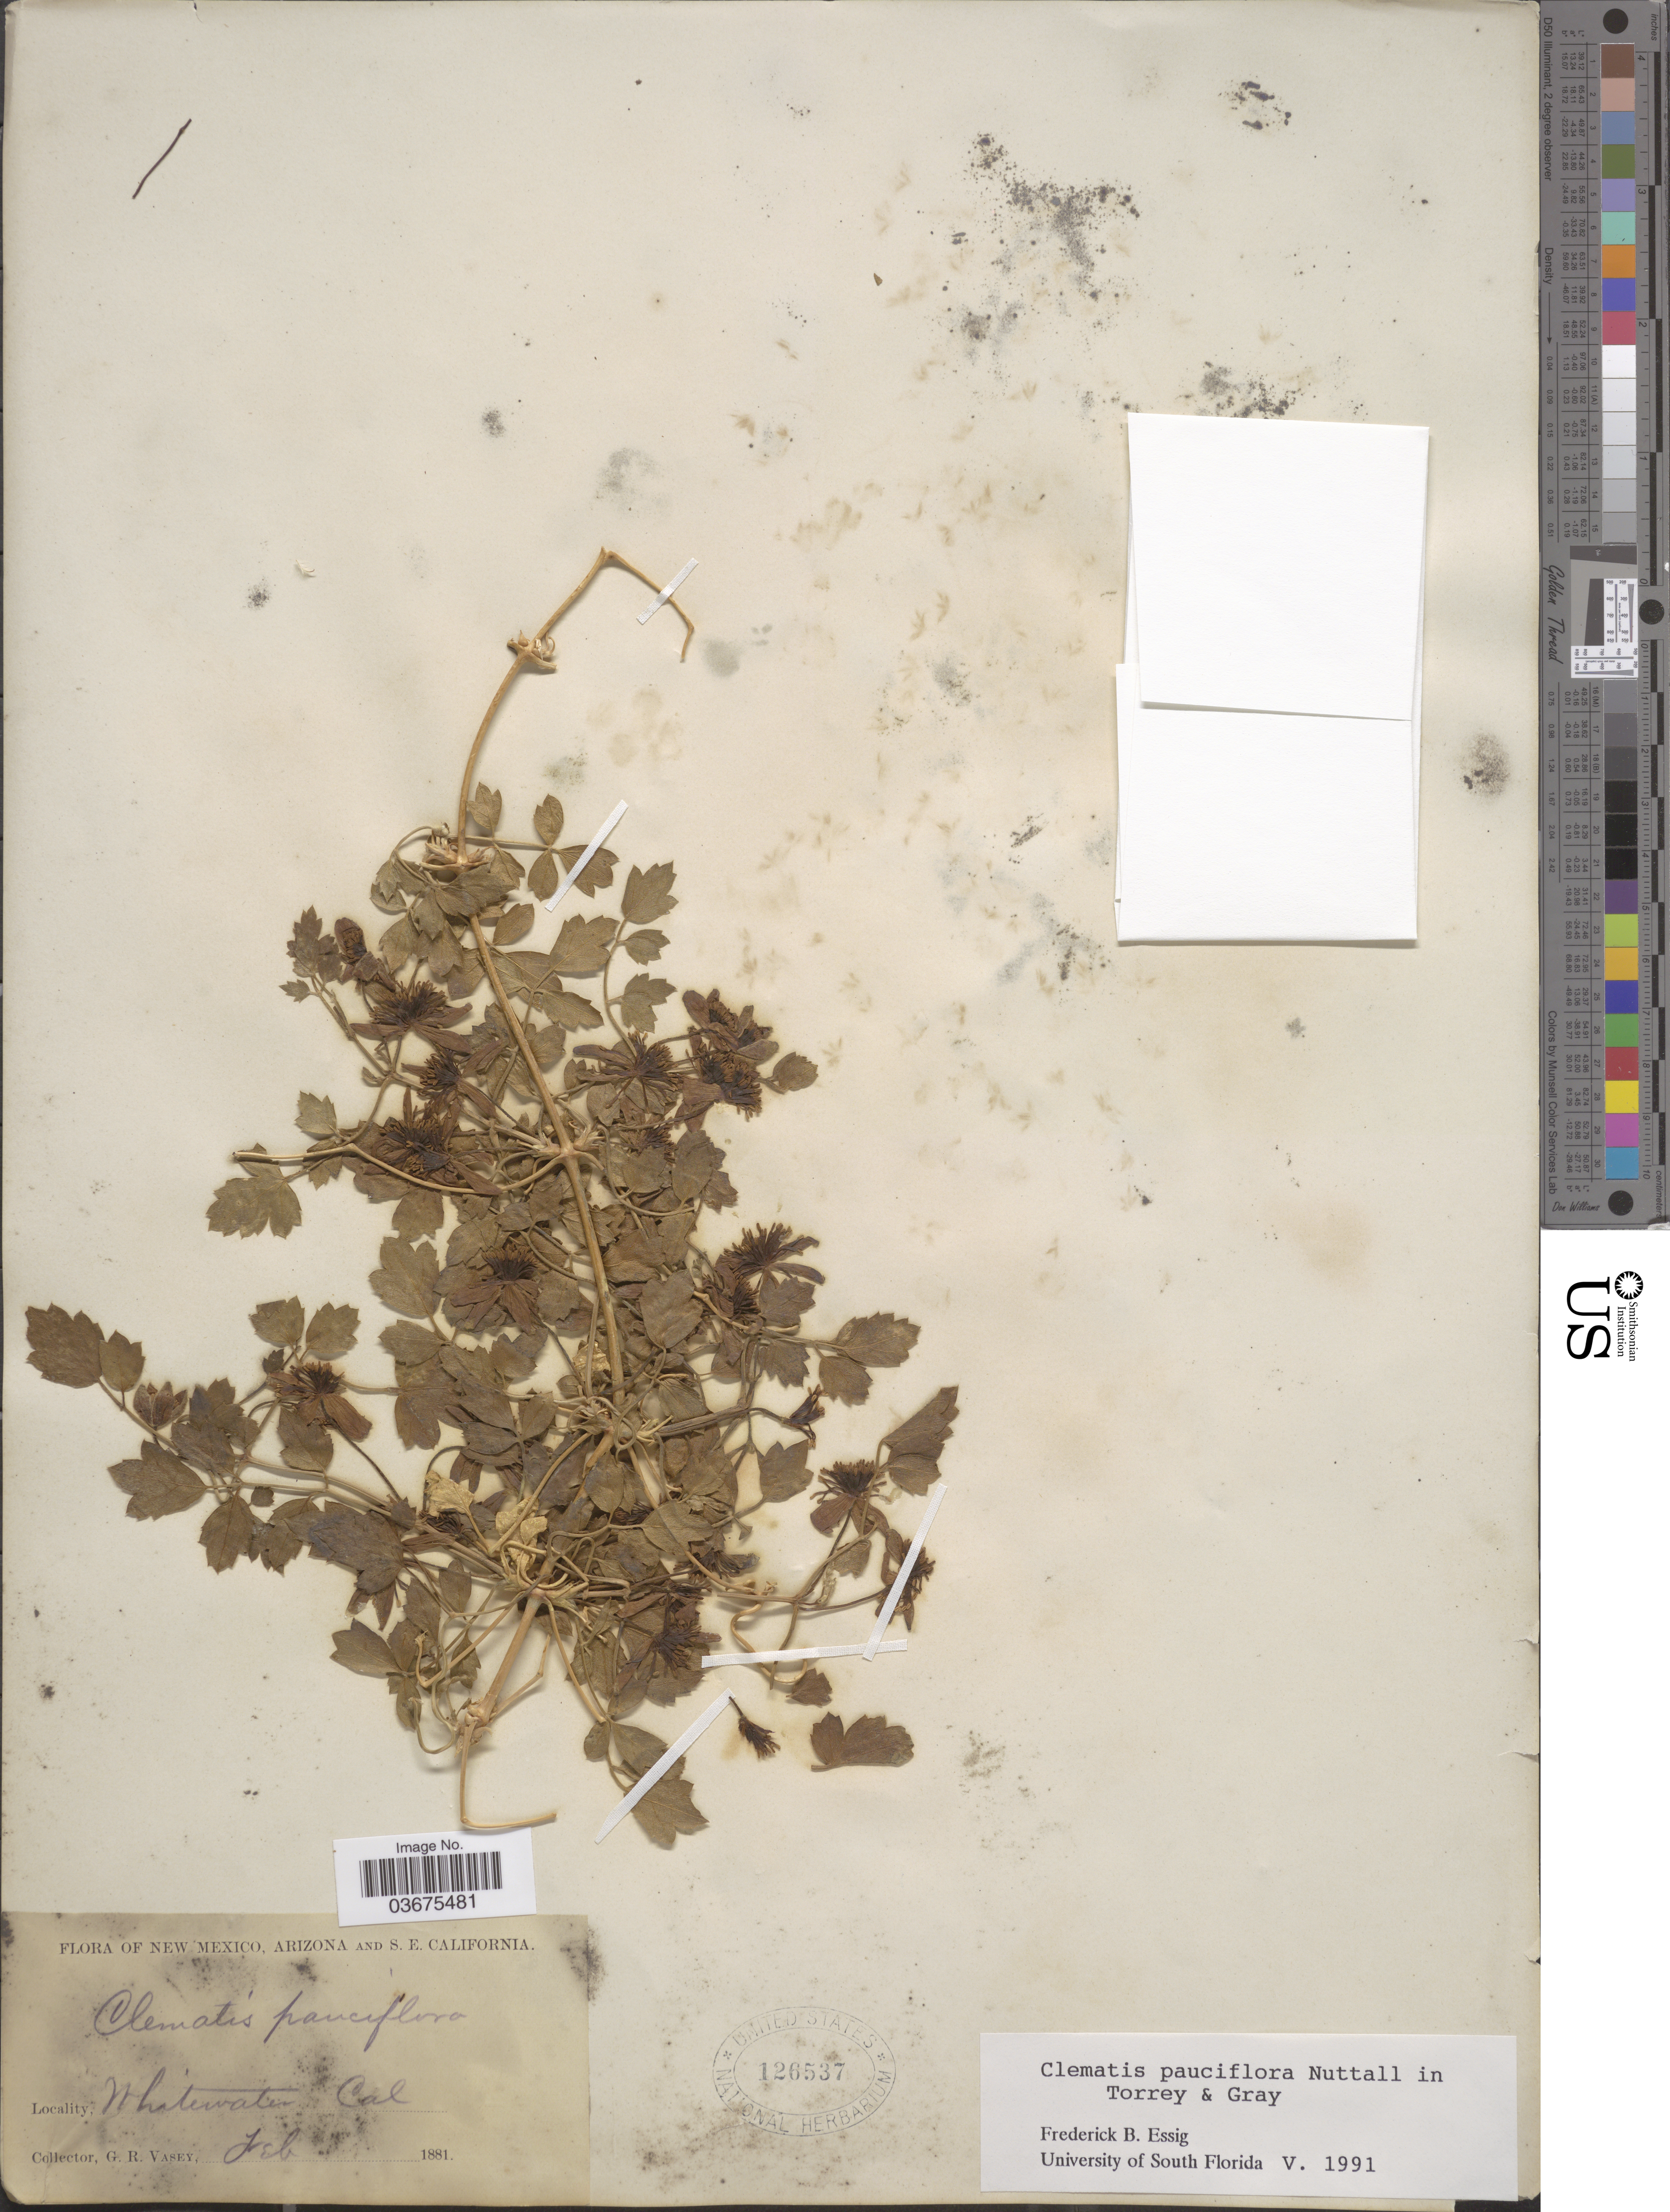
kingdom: Plantae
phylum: Tracheophyta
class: Magnoliopsida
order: Ranunculales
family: Ranunculaceae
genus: Clematis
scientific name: Clematis pauciflora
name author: Nutt. ex Torr. & A. Gray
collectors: G. R. Vasey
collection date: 1881-02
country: United States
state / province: California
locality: Whitewater. S. E. California.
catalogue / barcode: US 126537